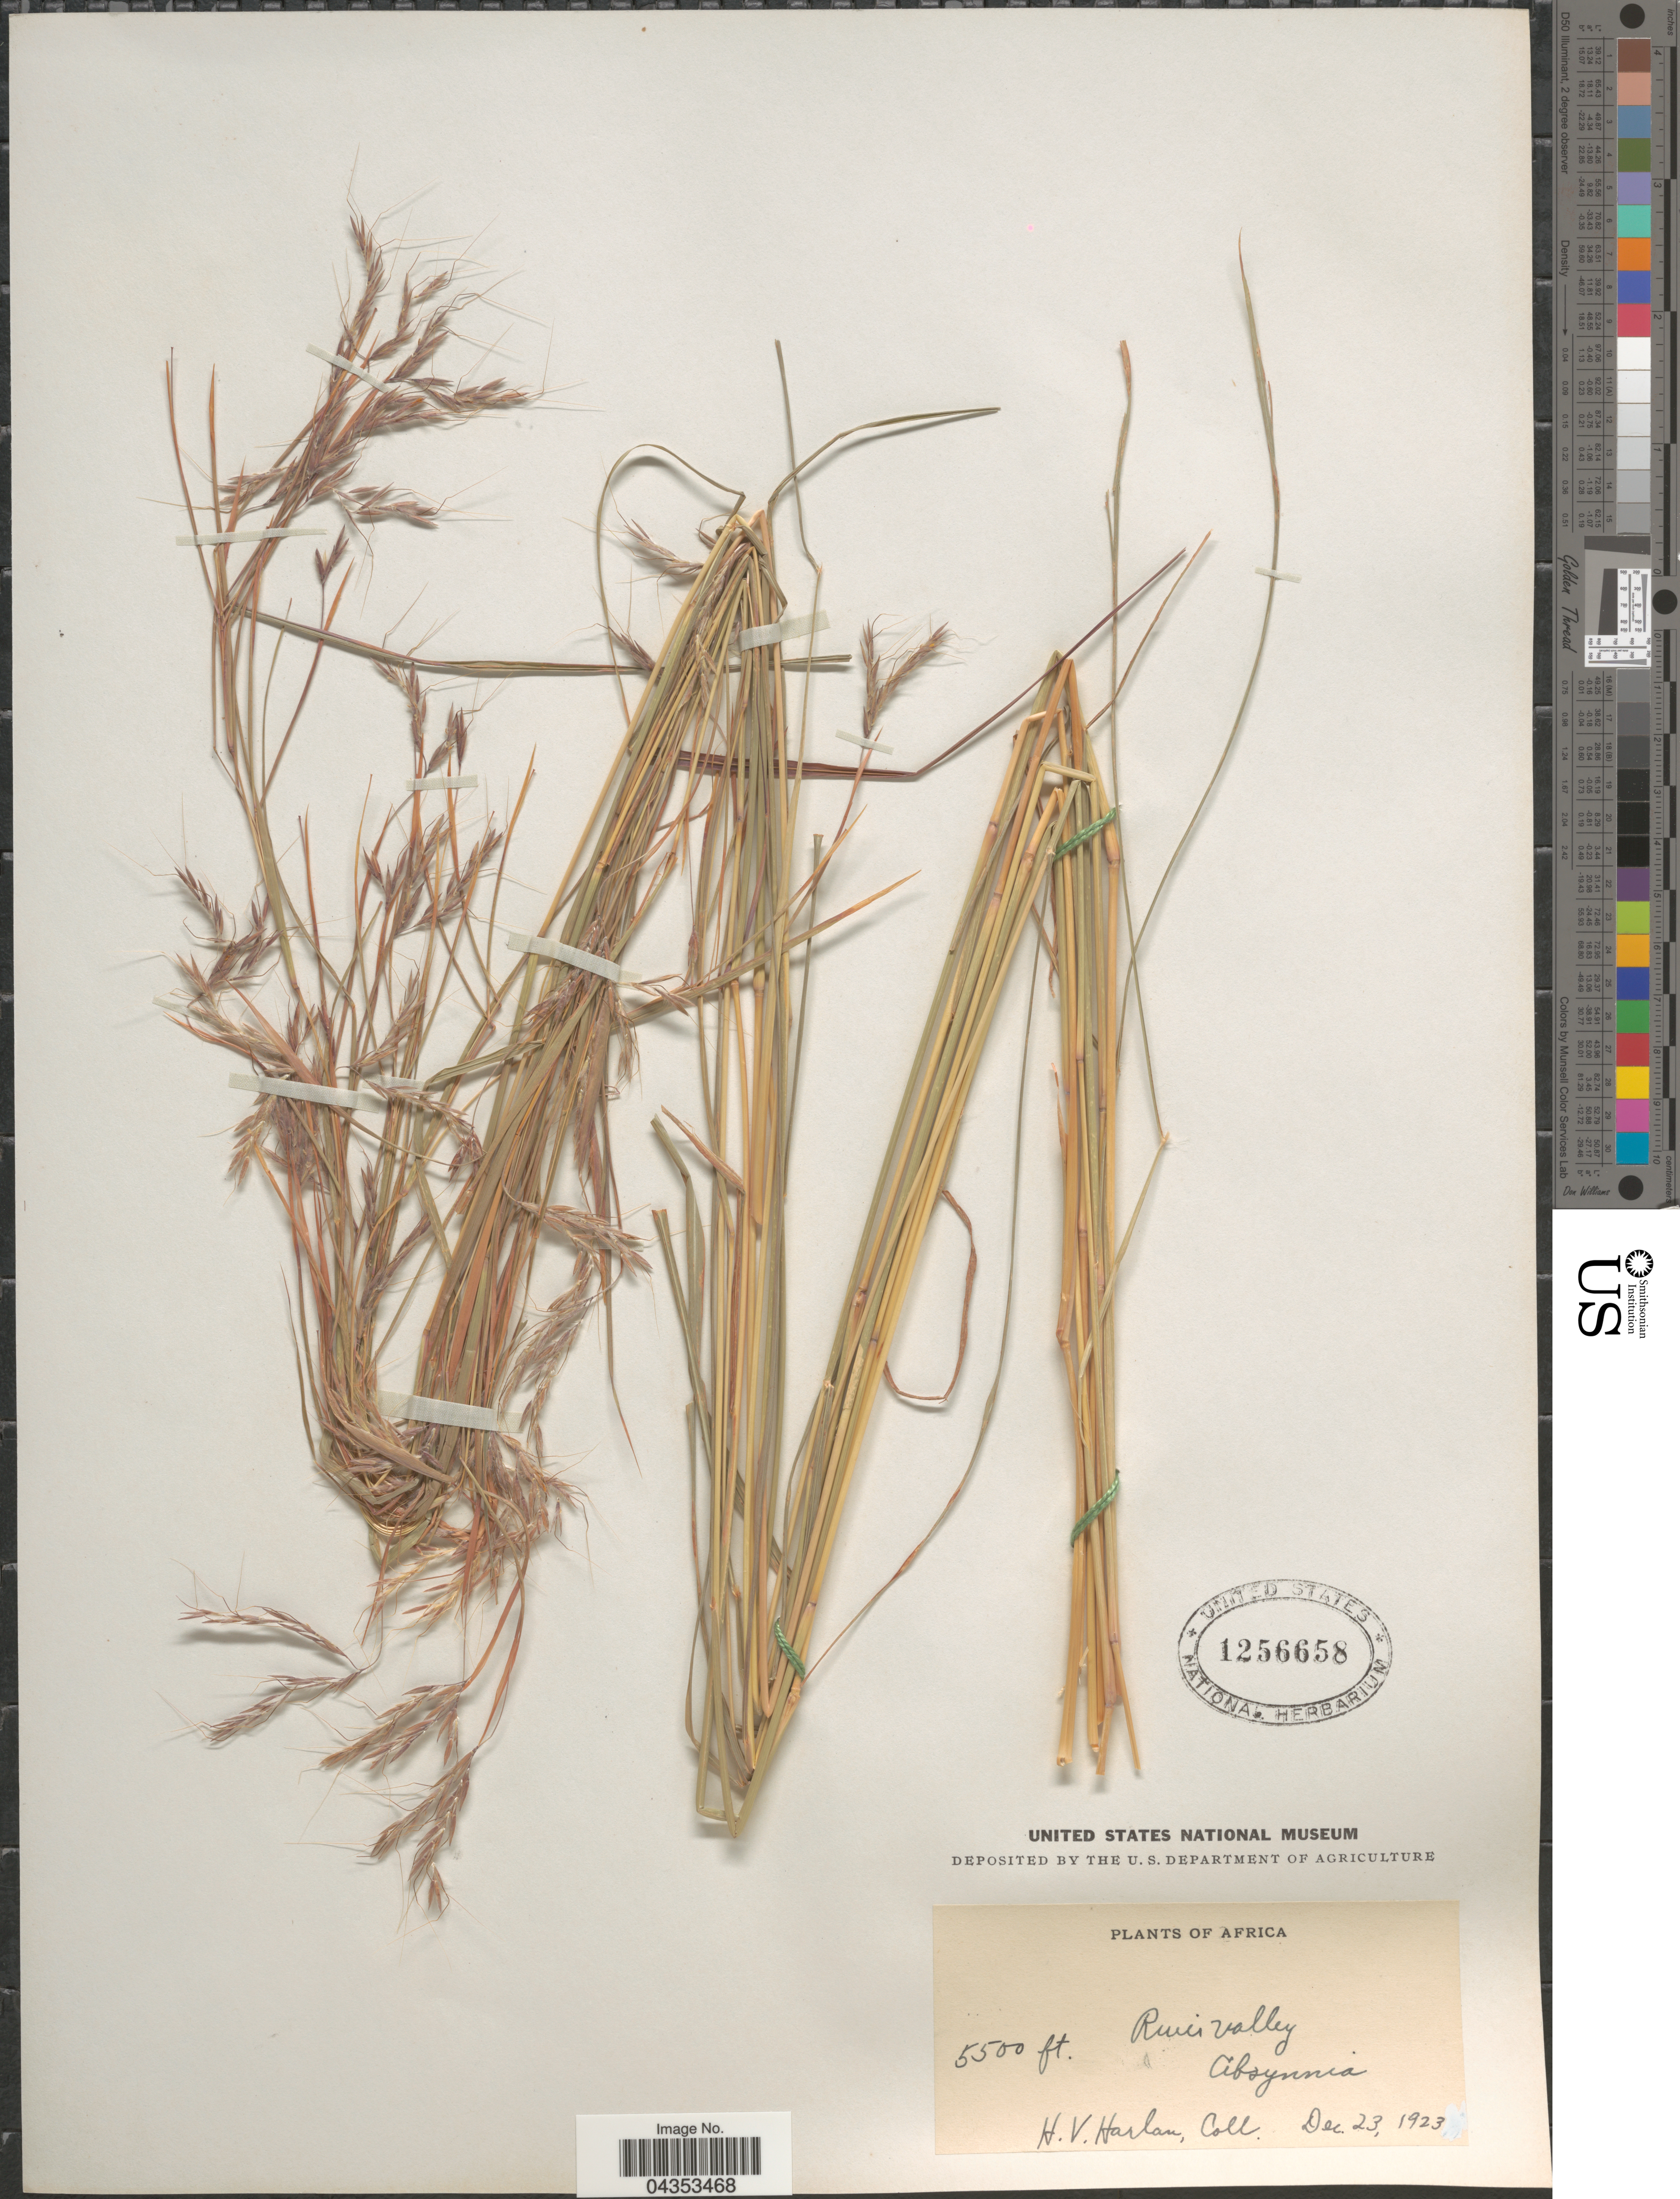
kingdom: Plantae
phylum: Tracheophyta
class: Liliopsida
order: Poales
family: Poaceae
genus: Hyparrhenia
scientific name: Hyparrhenia hirta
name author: (L.) Stapf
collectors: H. Harlan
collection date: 1923-12-23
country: Ethiopia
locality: River Valley. Absynnia.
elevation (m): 1981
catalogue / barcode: US 1256658